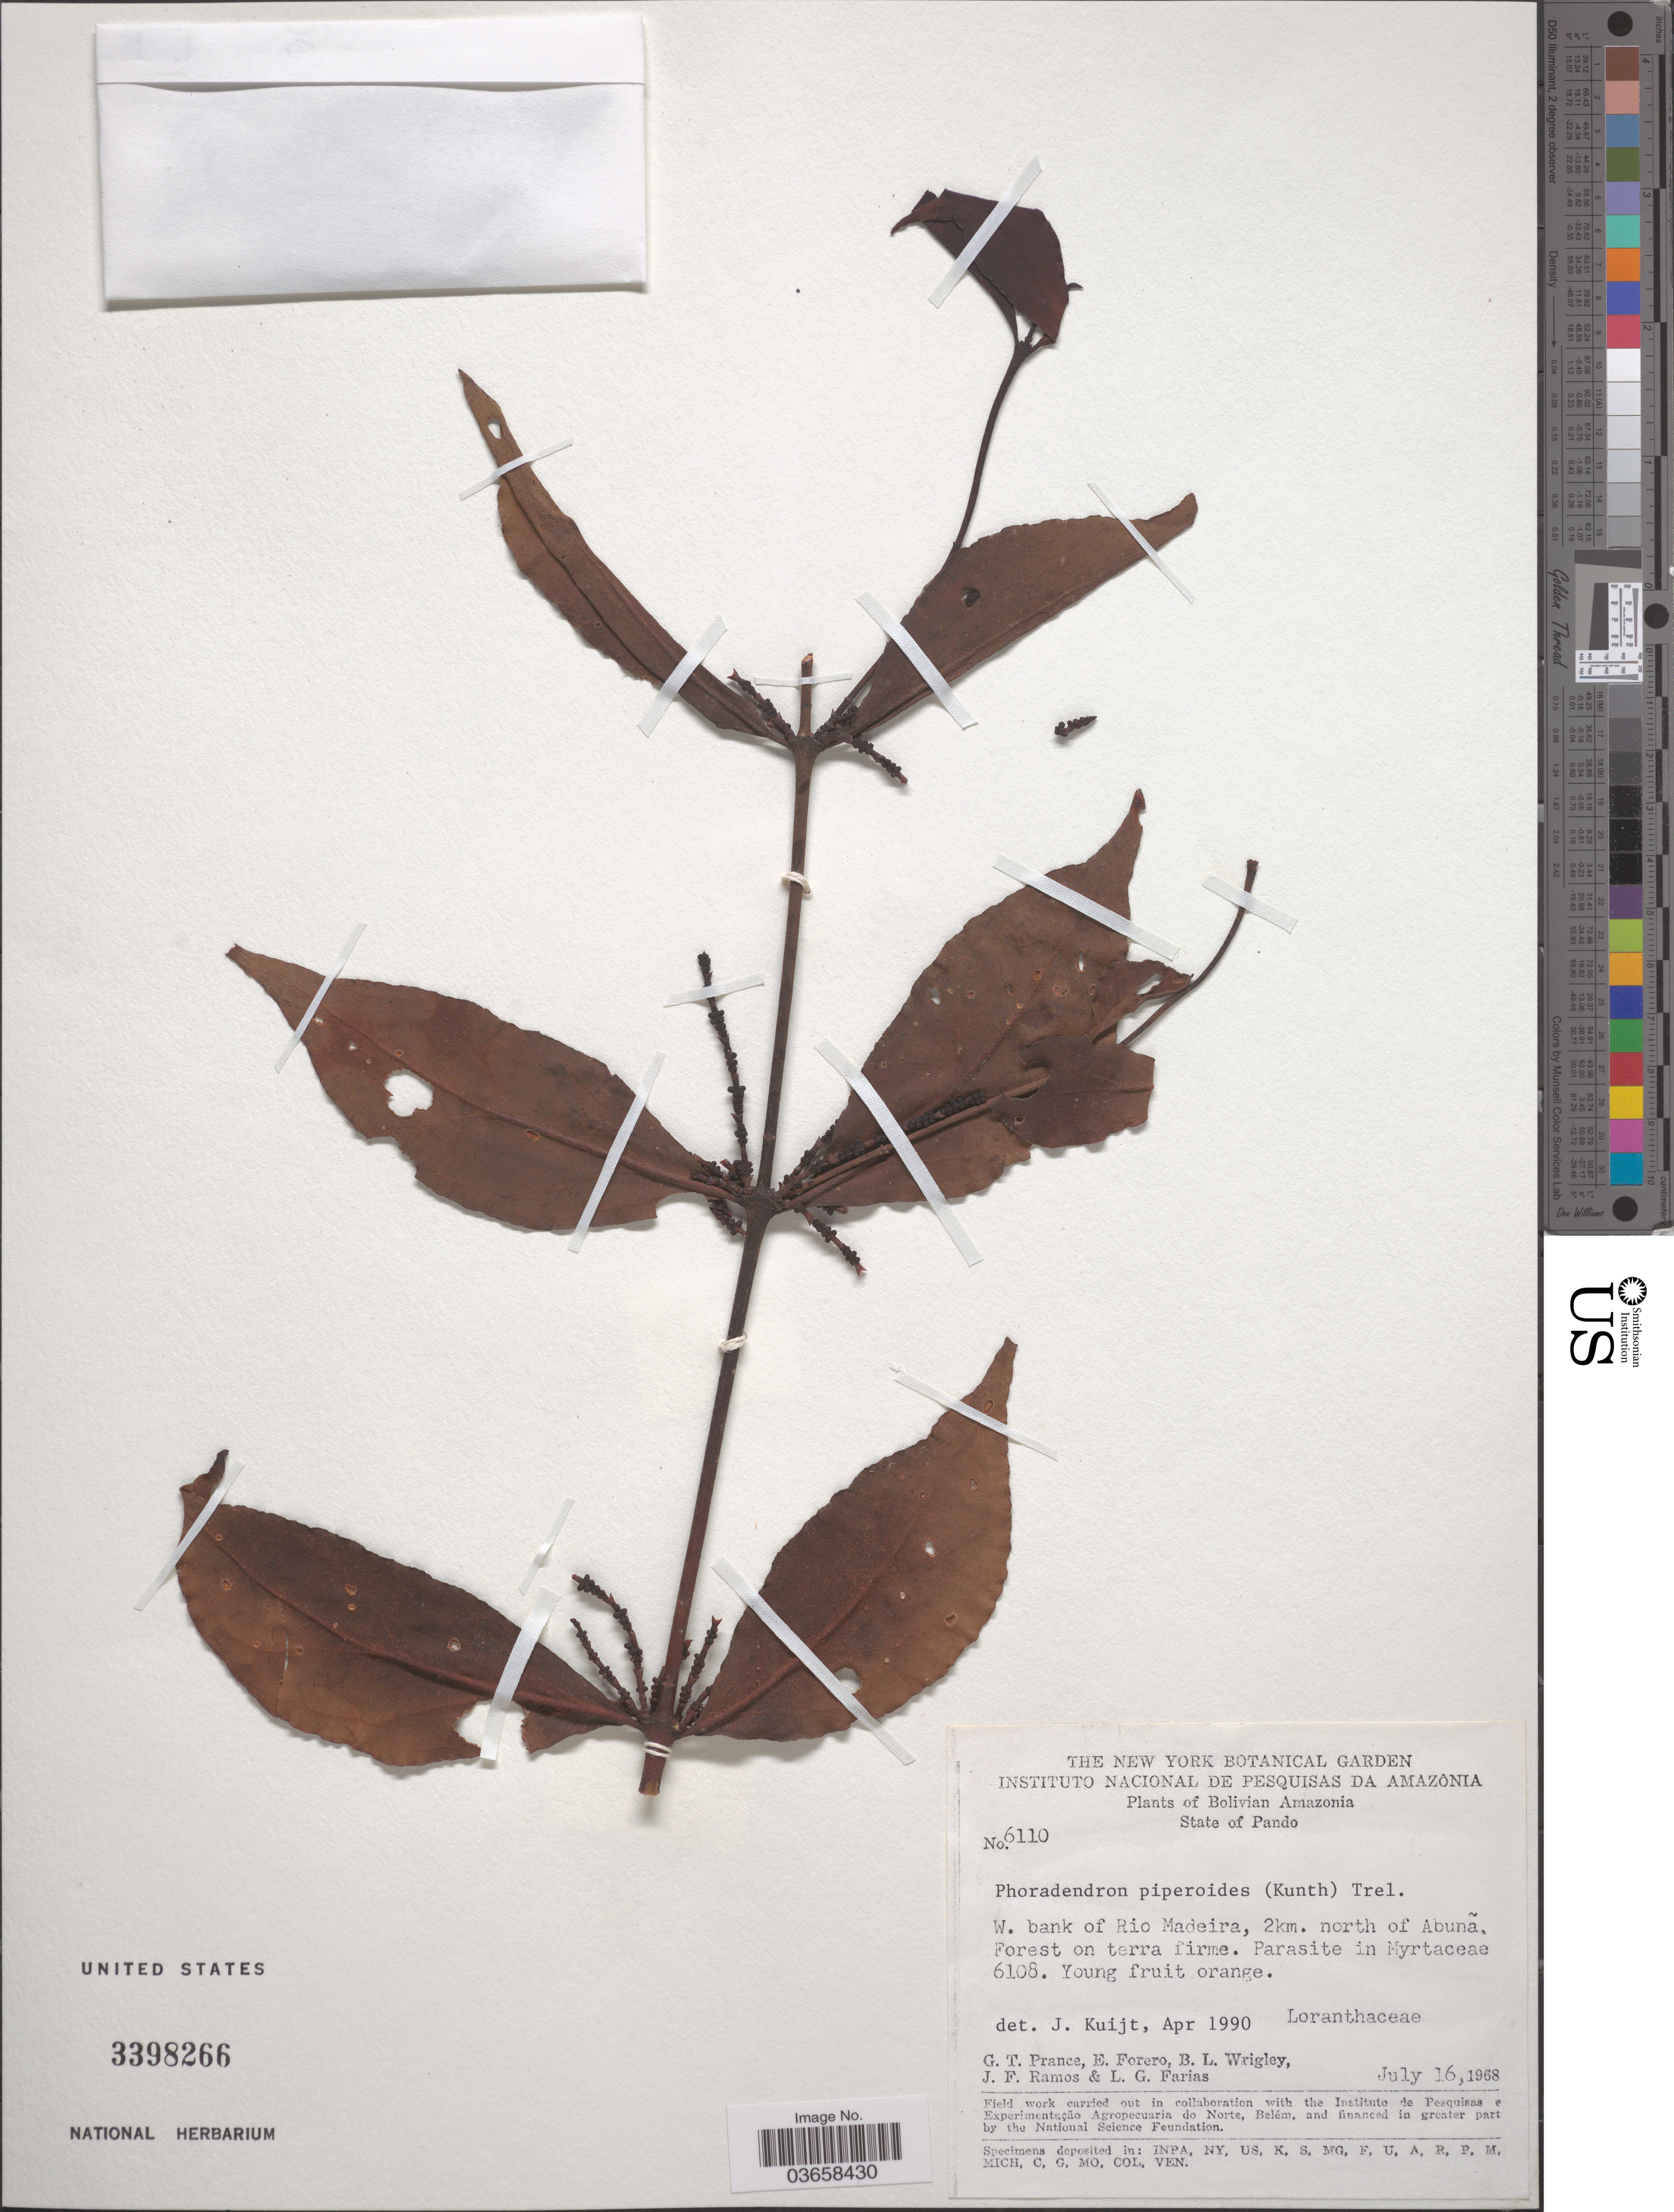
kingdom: Plantae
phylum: Tracheophyta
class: Magnoliopsida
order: Santalales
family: Viscaceae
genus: Phoradendron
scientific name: Phoradendron piperoides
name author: (Kunth) Trel.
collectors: G. T. Prance, E. Forero, B. L. Wrigley, J. F. Ramos & L. G. Farias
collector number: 6110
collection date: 1968-07-16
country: Bolivia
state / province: Pando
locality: Bolivian Amazonia. W. bank of Rio Madeira, 2km. north of Abuña, Forest on terra firme.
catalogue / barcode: US 3398266